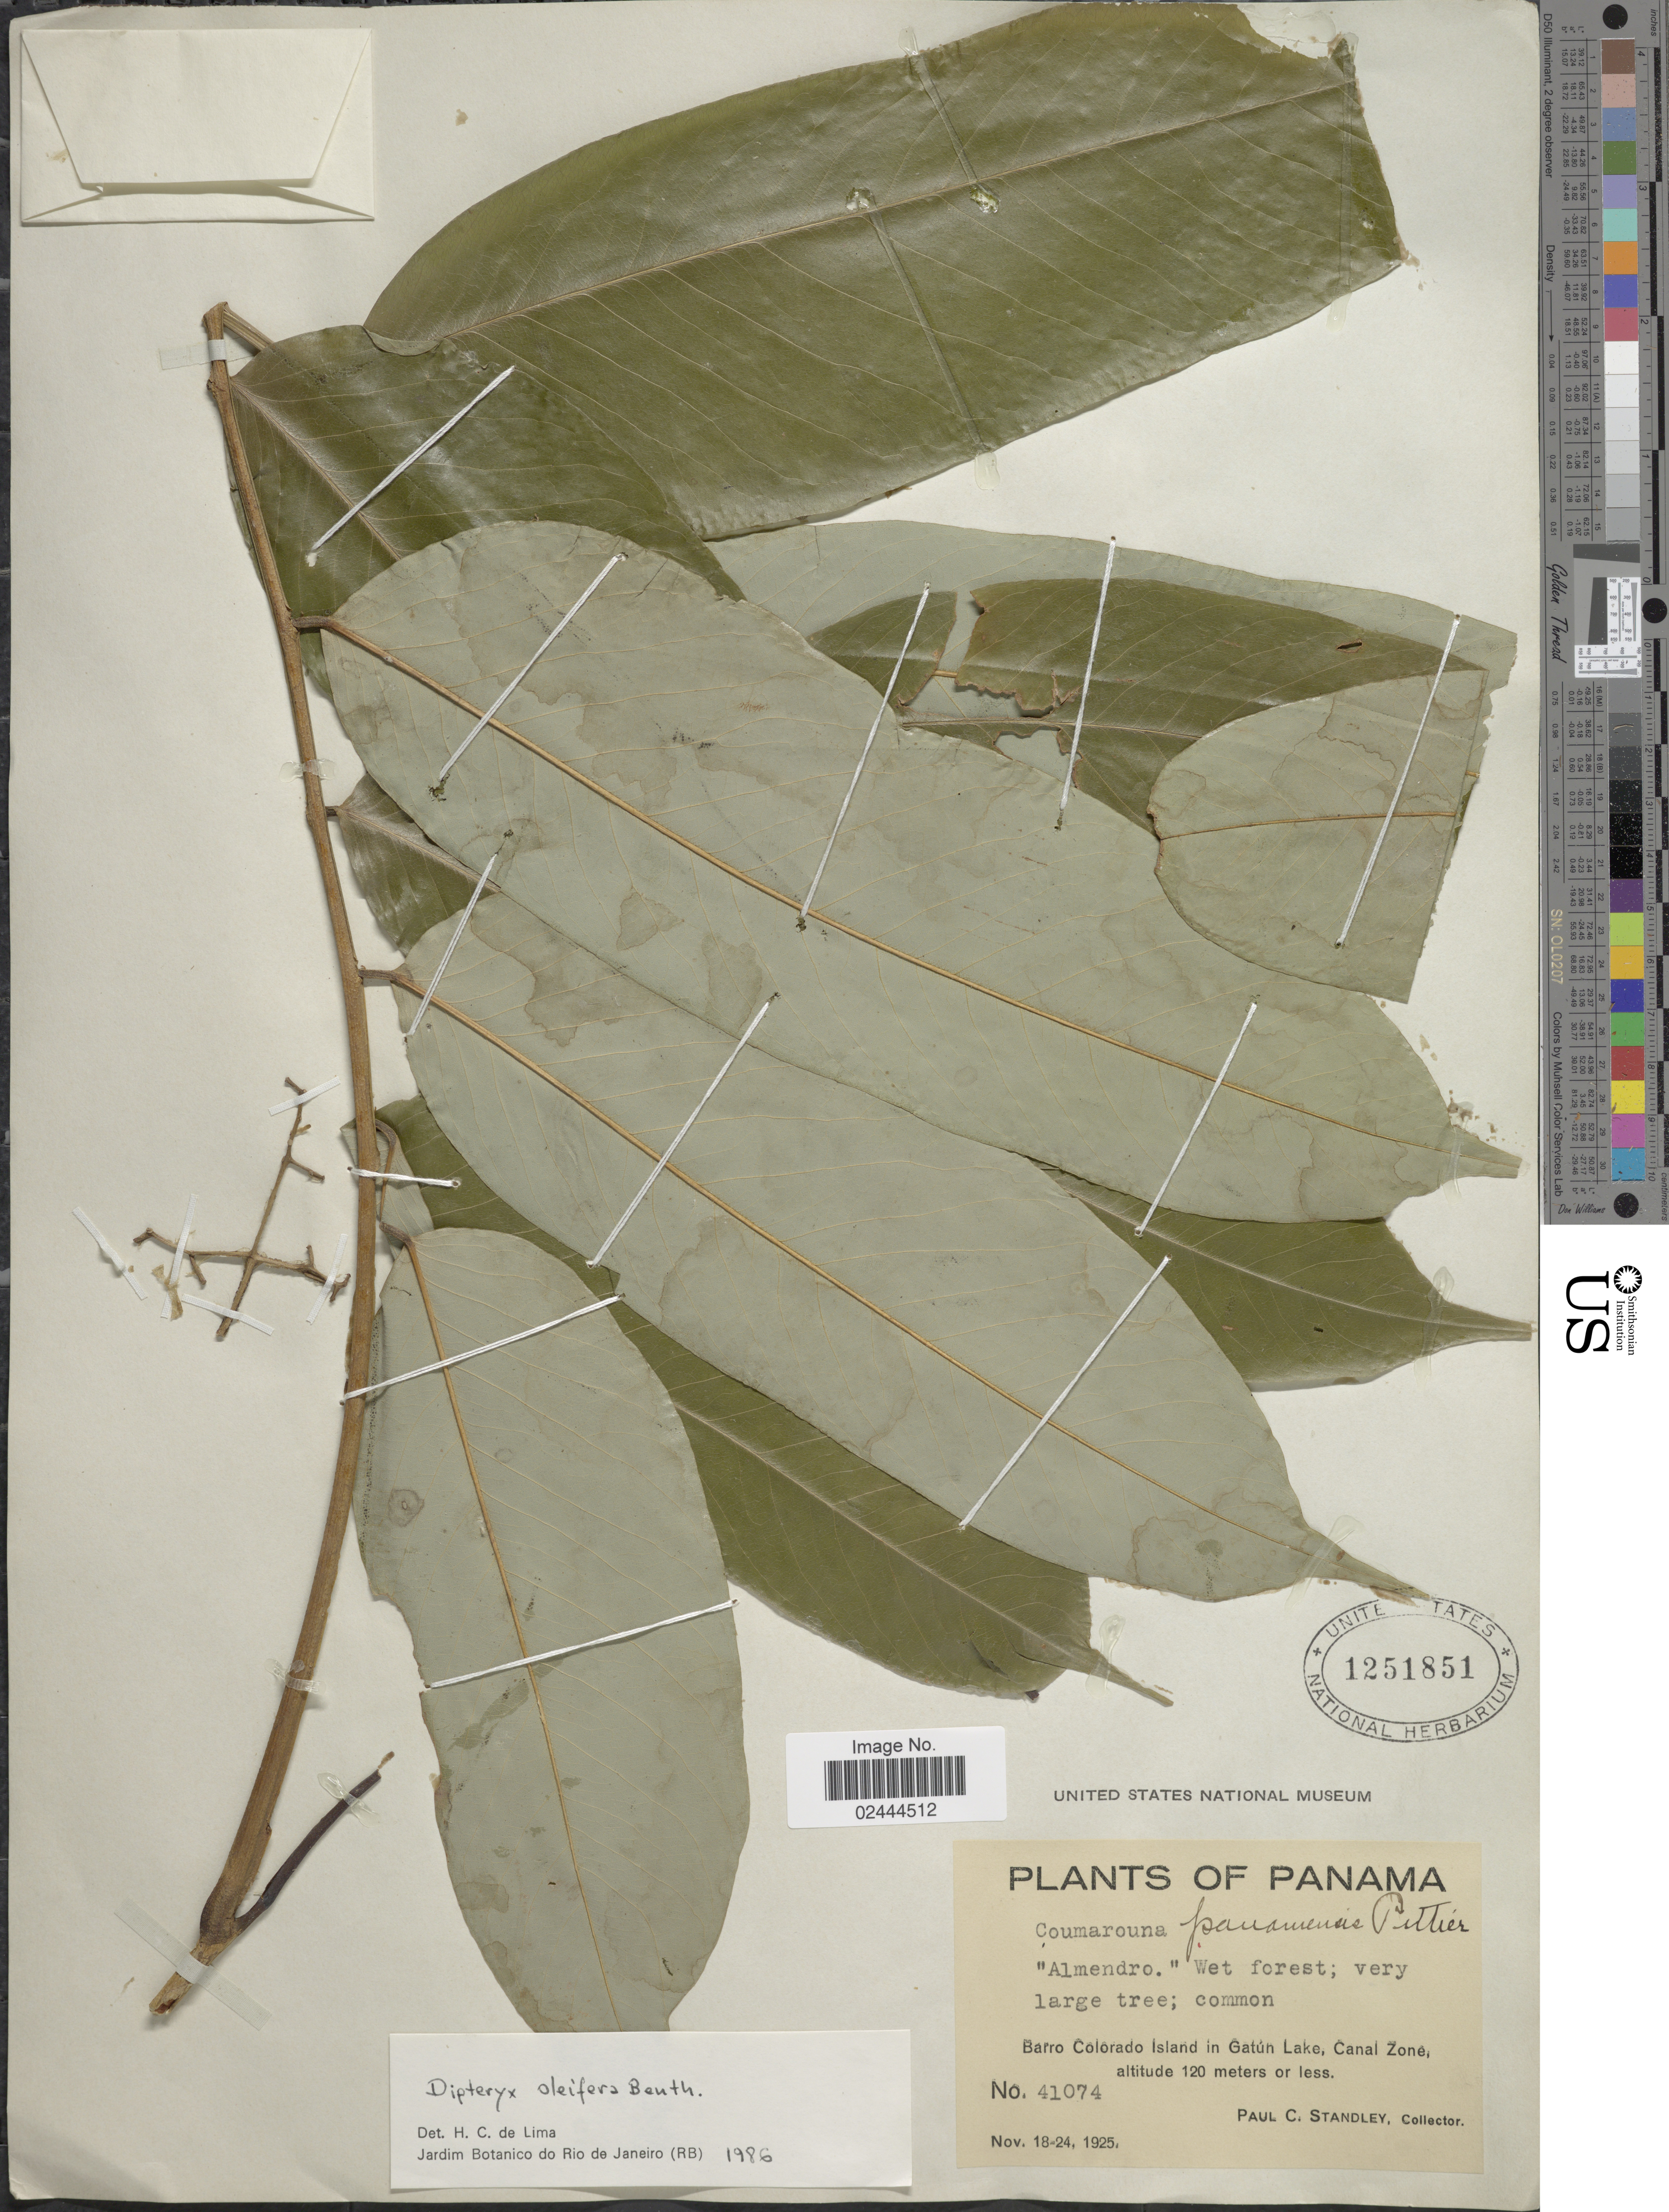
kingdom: Plantae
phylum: Tracheophyta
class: Magnoliopsida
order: Fabales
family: Fabaceae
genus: Dipteryx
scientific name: Dipteryx oleifera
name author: Benth.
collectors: P. C. Standley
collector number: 41074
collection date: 1925-11-18/1925-11-24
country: Panama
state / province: Panamá Oeste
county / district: Canal Zone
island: Barro Colorado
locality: Barro Colorado Island in Gatún Lake, Canal Zone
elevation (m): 120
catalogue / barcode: US 1251851